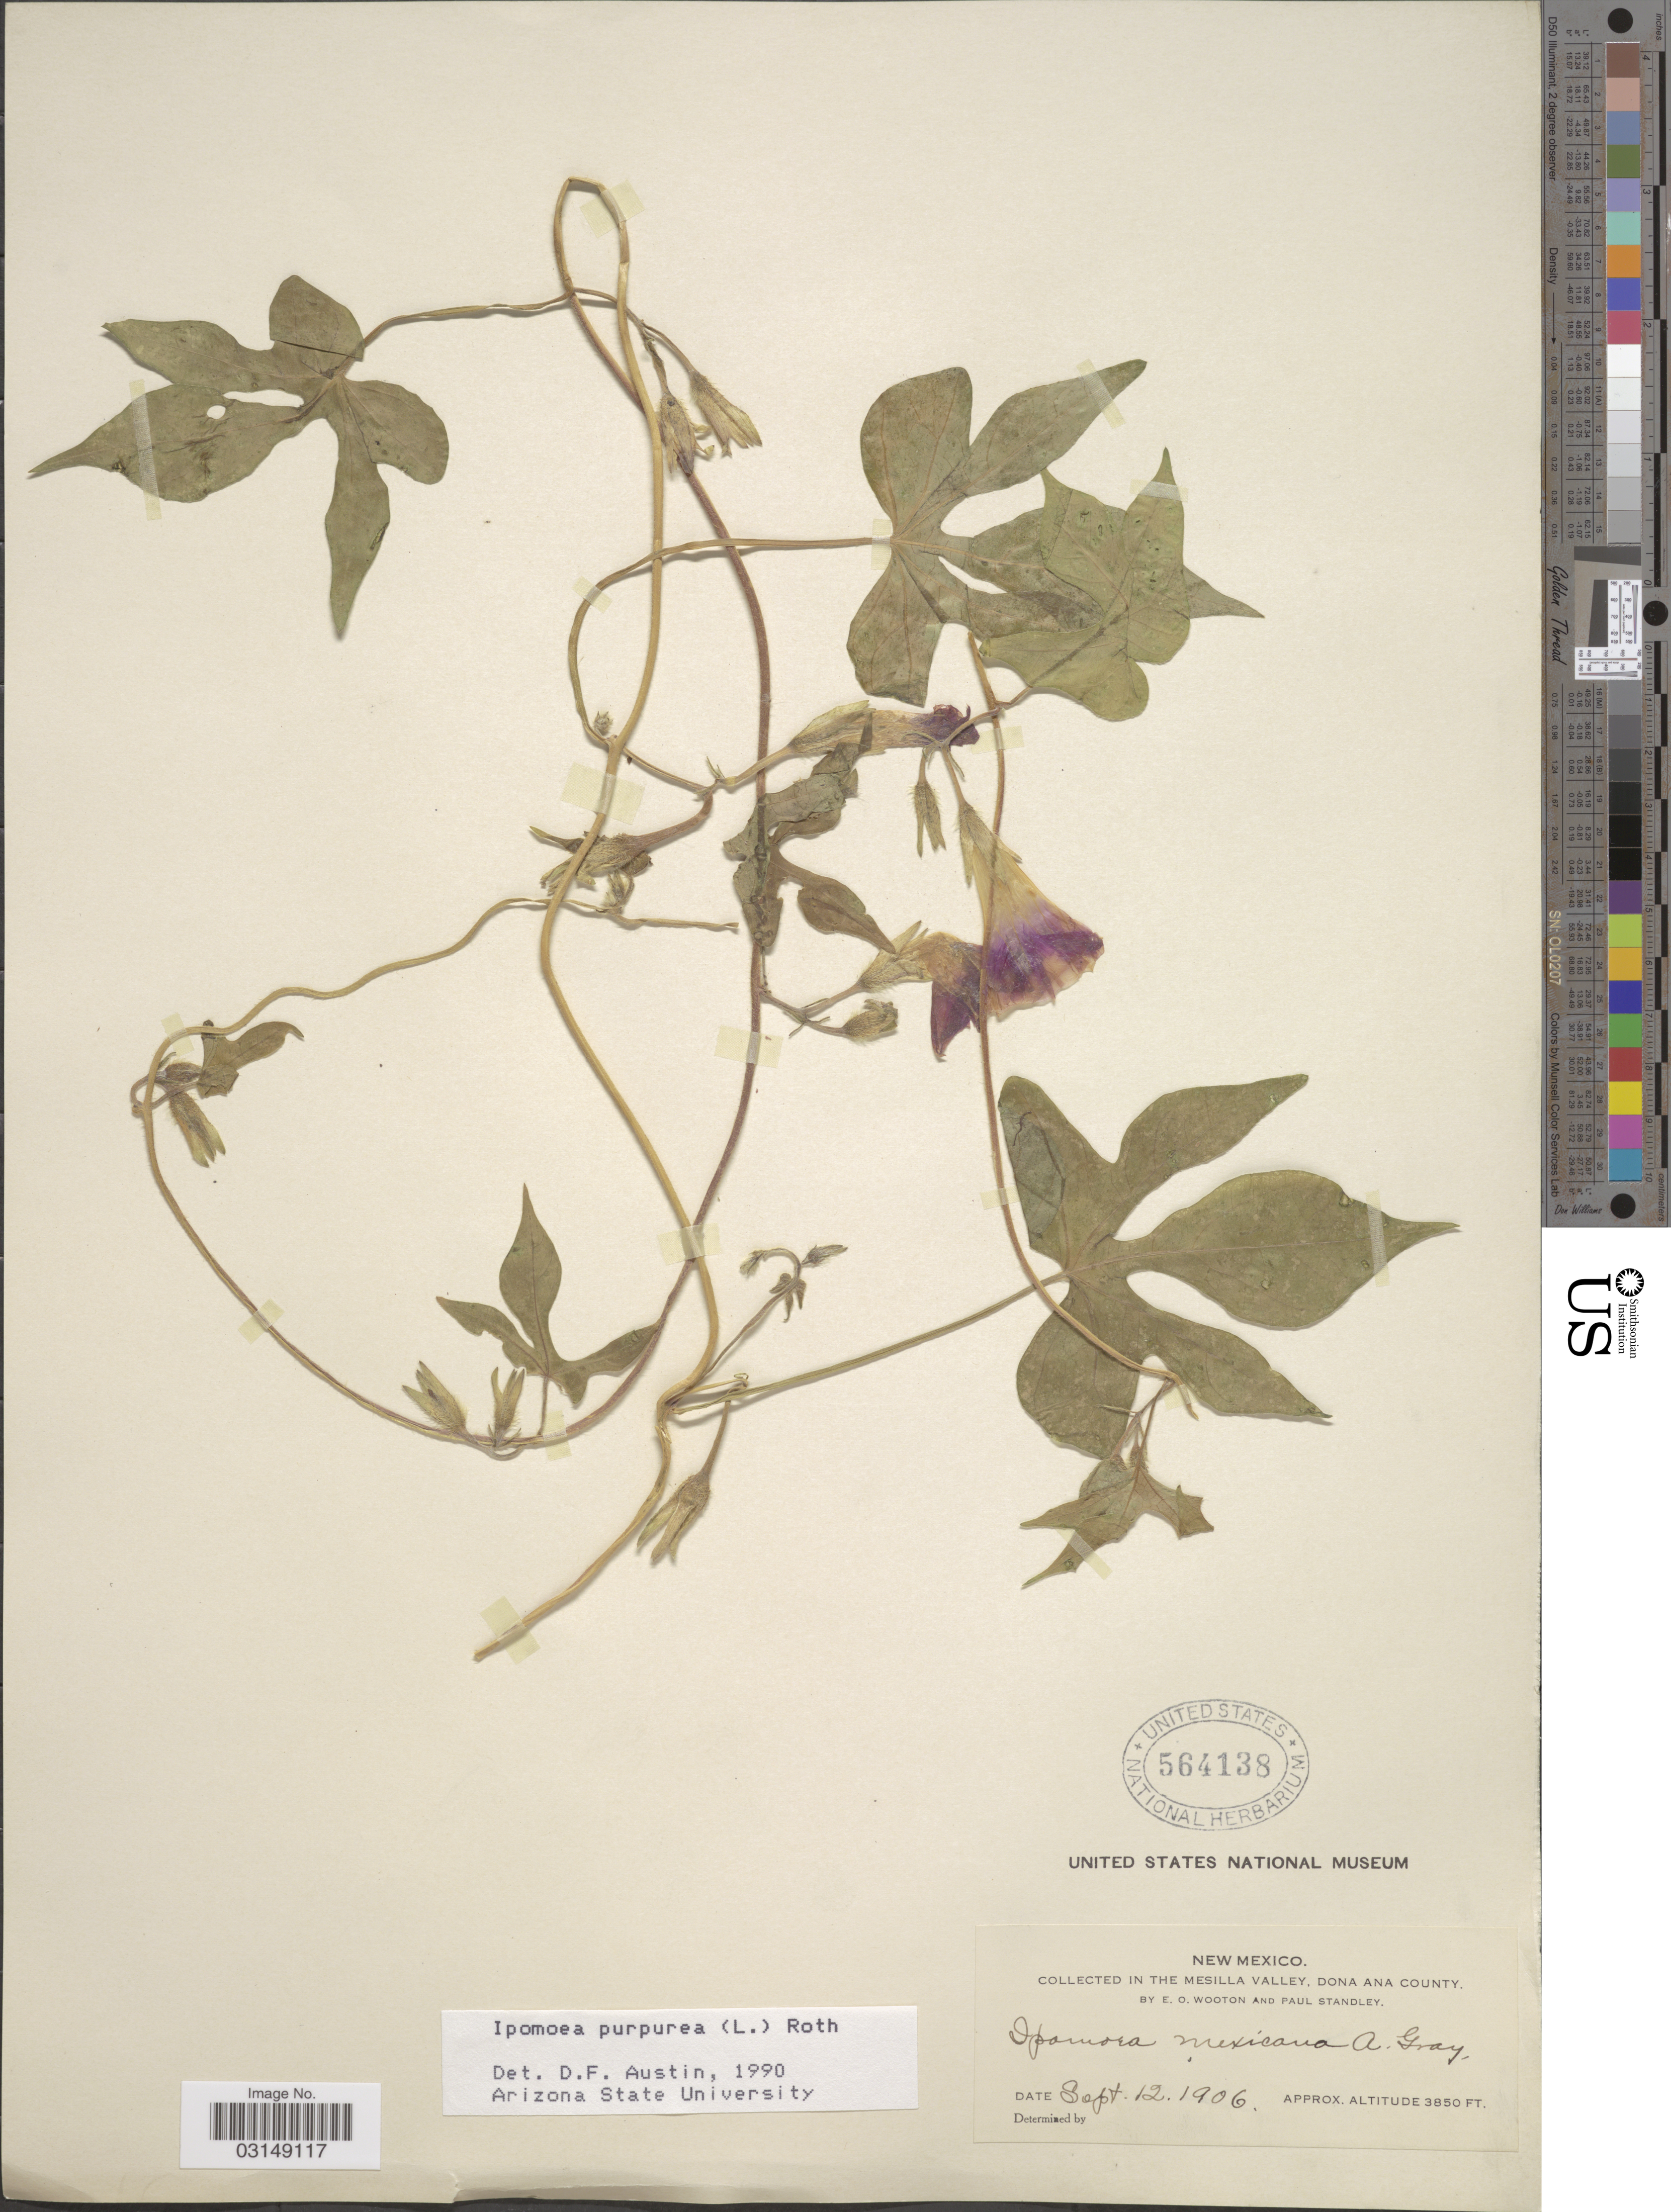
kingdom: Plantae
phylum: Tracheophyta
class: Magnoliopsida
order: Solanales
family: Convolvulaceae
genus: Ipomoea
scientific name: Ipomoea purpurea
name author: (L.) Roth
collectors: E. O. Wooton & P. C. Standley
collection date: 1906-09-12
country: United States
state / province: New Mexico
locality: Mesilla Valley, Dona Ana County.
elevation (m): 1173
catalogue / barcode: US 564138